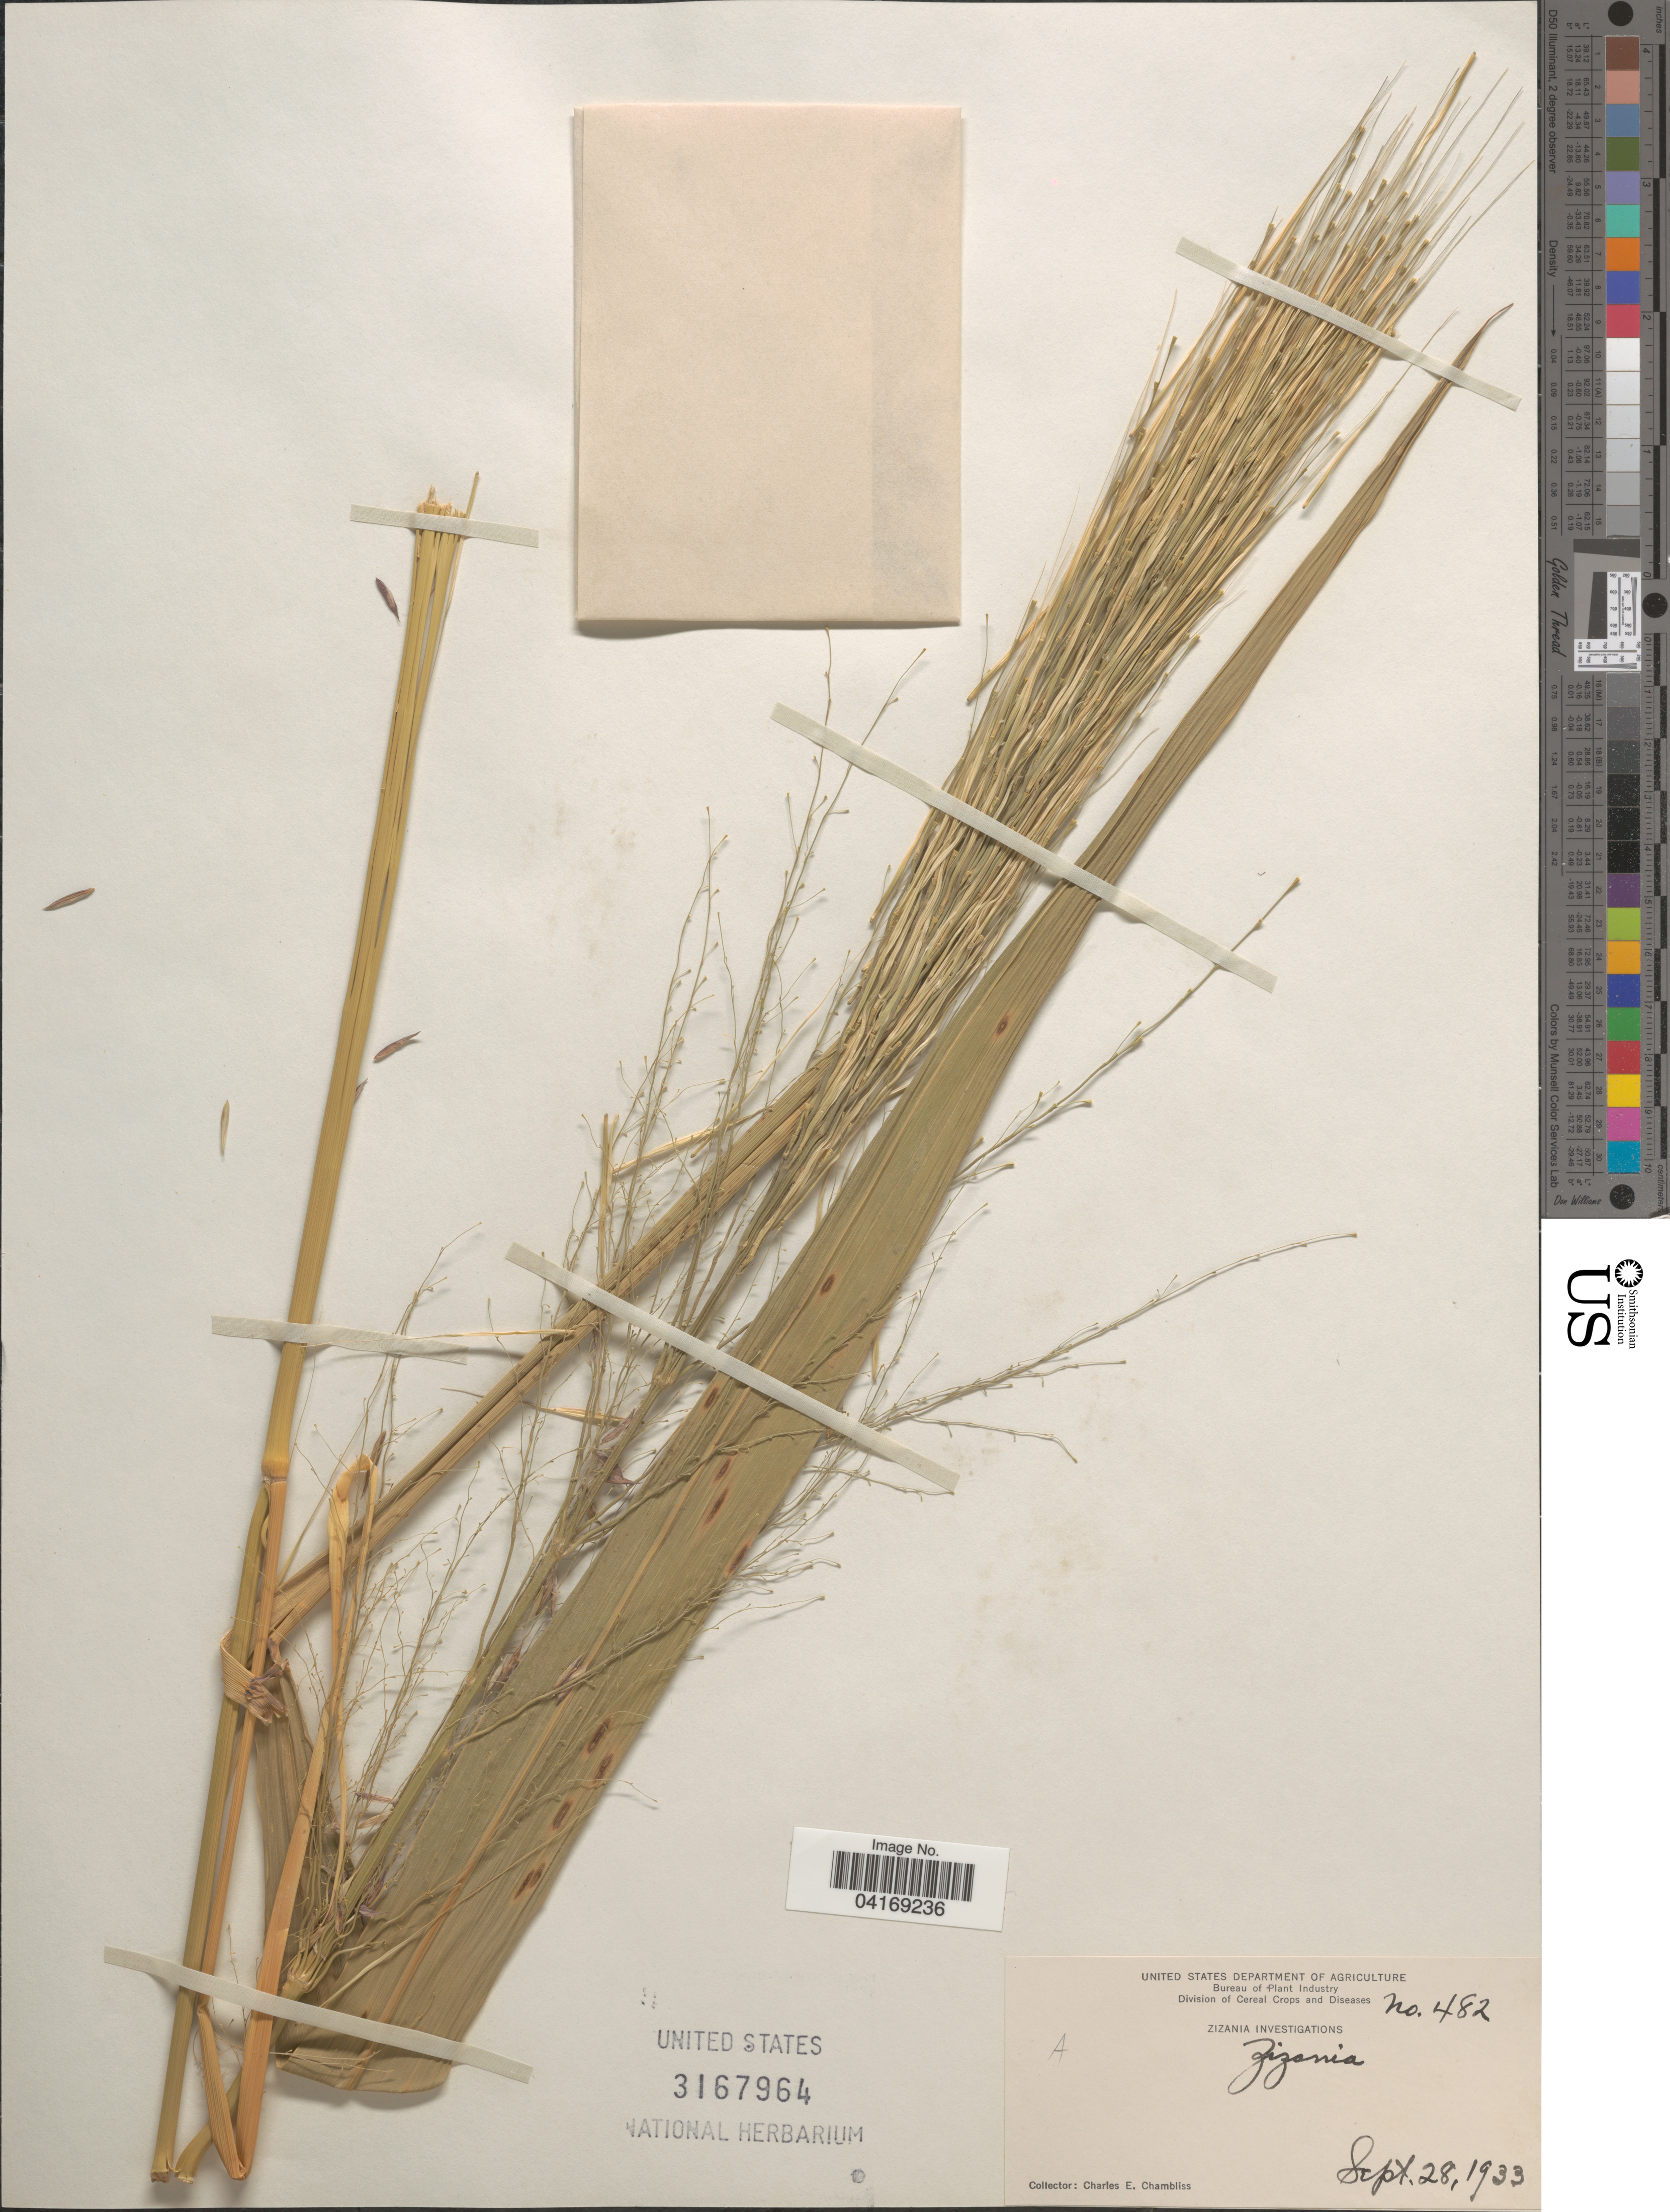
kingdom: Plantae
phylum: Tracheophyta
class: Liliopsida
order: Poales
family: Poaceae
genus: Zizania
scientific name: Zizania sp.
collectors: C. Chambliss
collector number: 482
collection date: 1933-09-28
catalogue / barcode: US 3167964